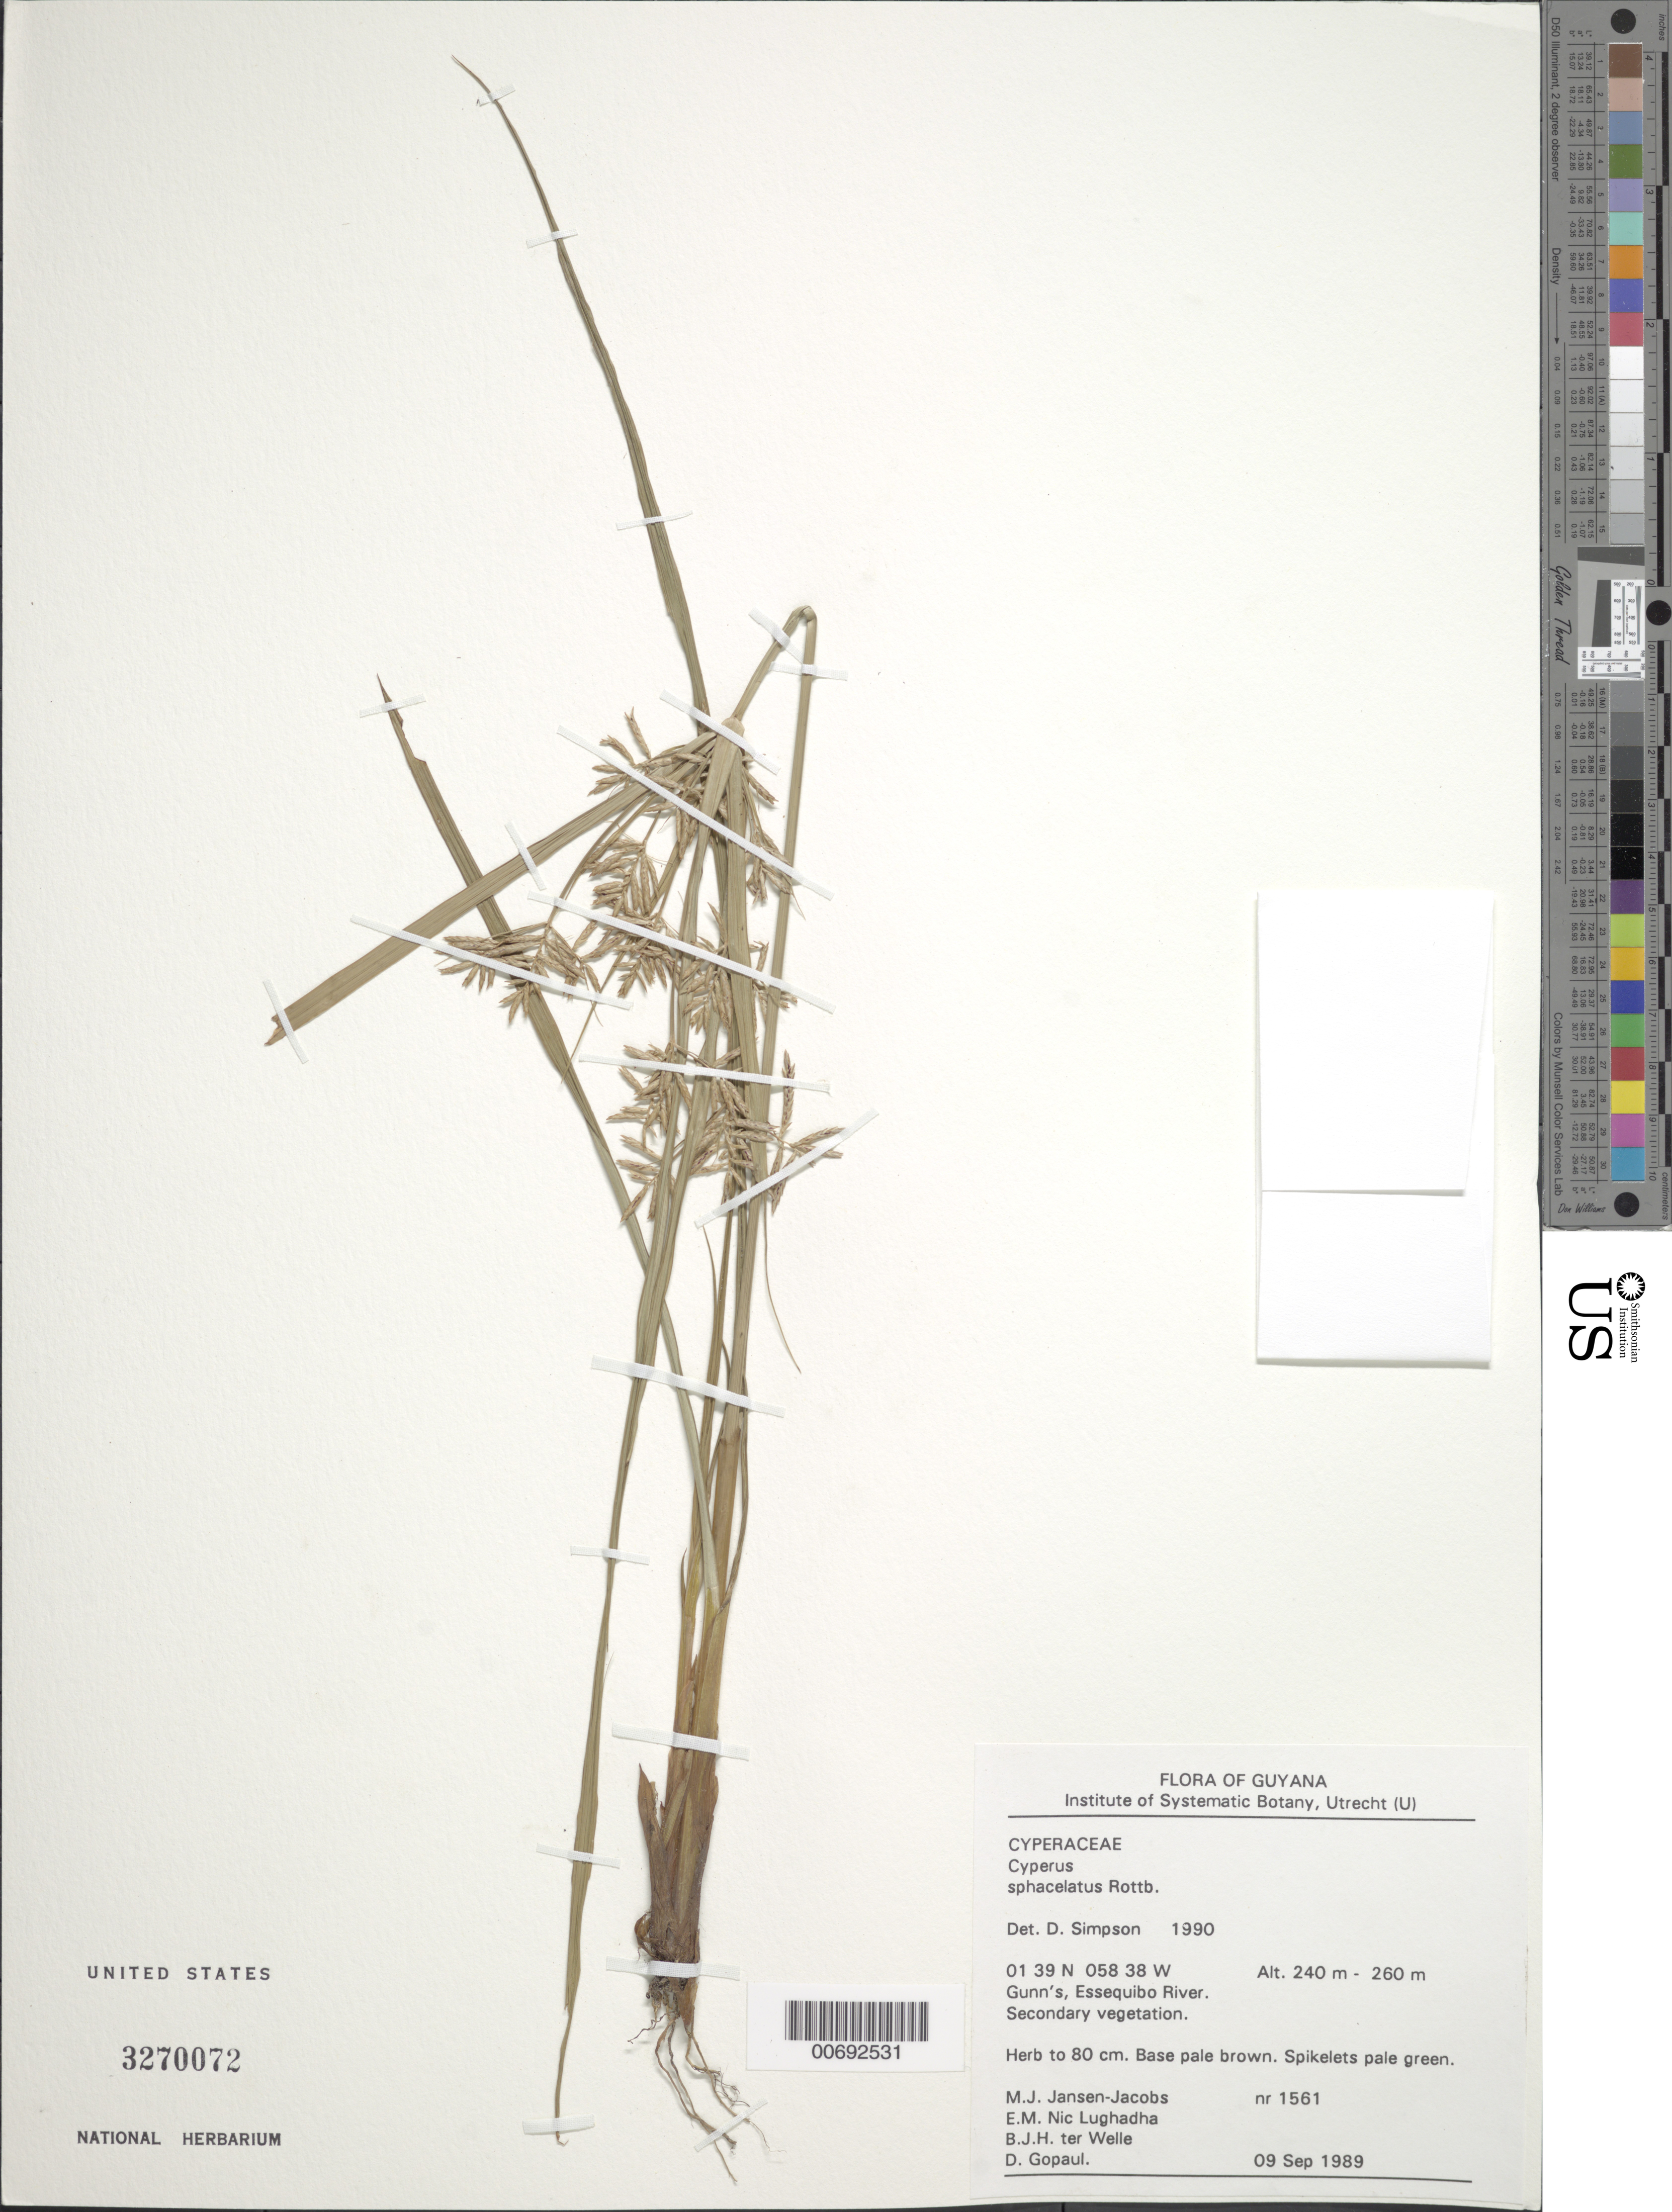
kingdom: Plantae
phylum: Tracheophyta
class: Liliopsida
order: Poales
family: Cyperaceae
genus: Cyperus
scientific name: Cyperus sphacelatus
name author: Rottb.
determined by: Simpson, D.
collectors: M. J. Jansen-Jacobs, E. Nic Lughadha, B. Welle & D. Gopaul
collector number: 1561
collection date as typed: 9-Sep-89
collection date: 1989-09-09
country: Guyana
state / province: U. Takutu-U. Essequibo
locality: Gunn's, Essequibo River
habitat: Secondary vegetation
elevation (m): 240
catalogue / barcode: US 3270072